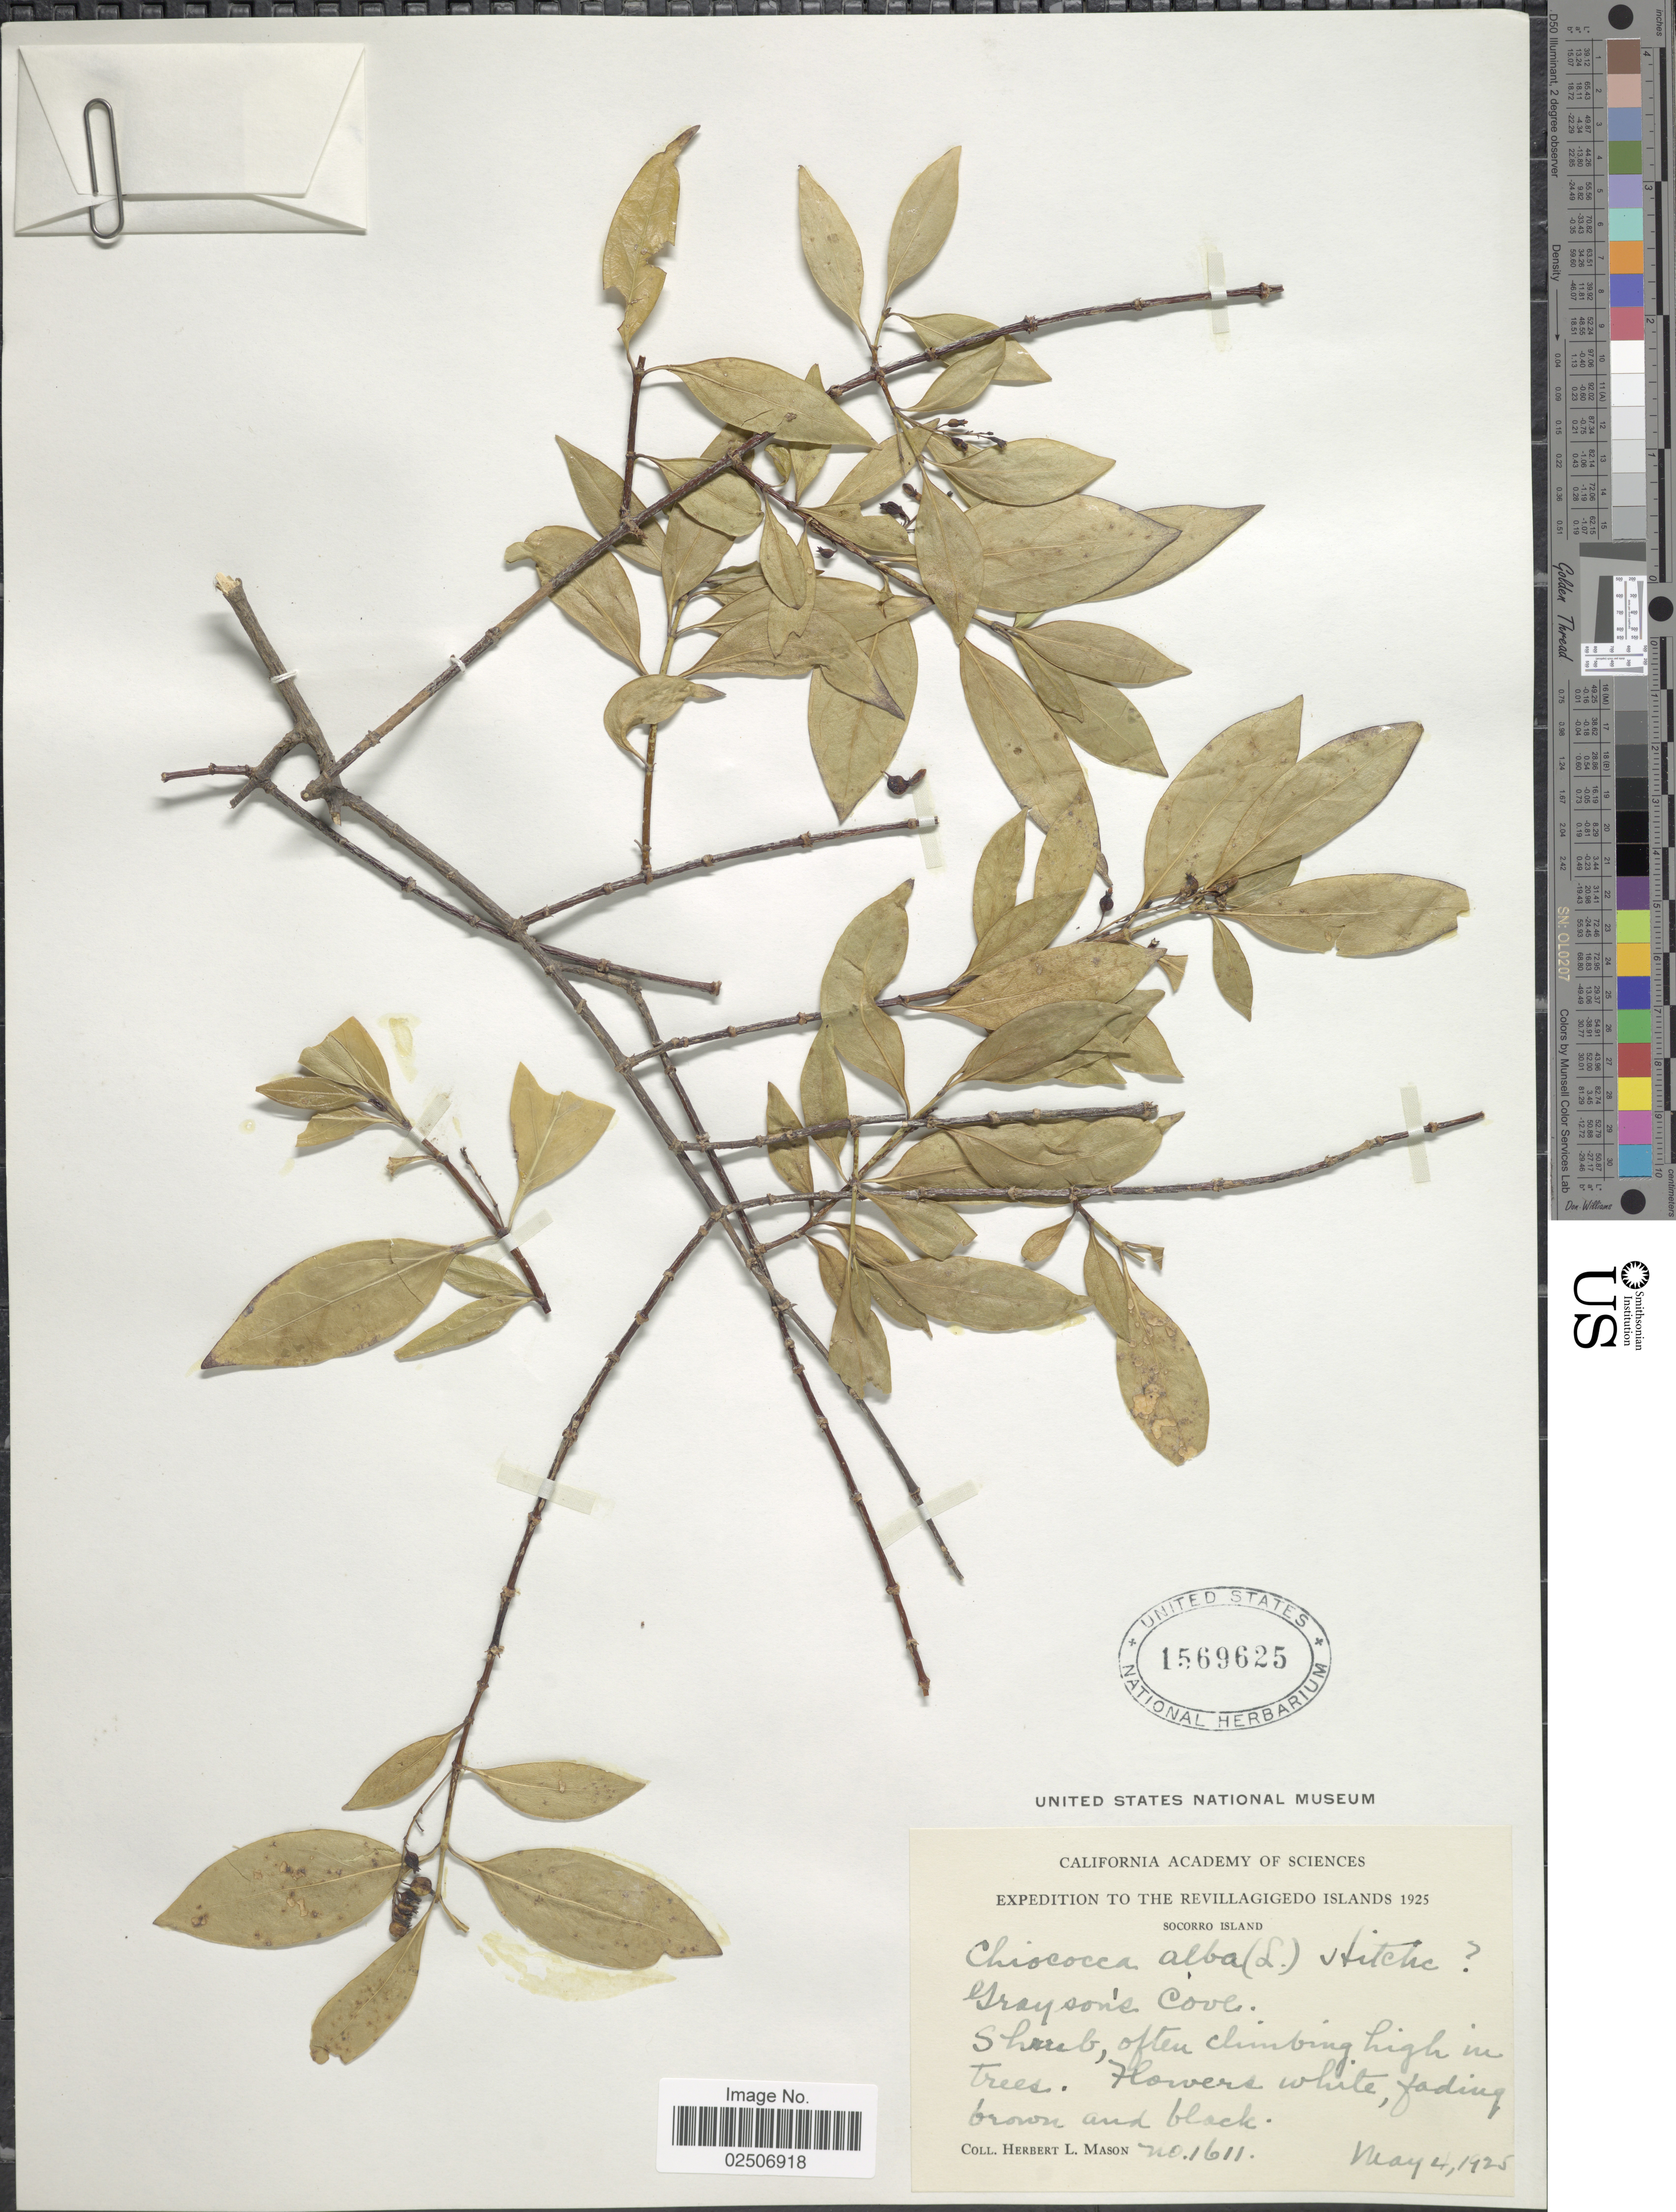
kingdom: Plantae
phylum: Tracheophyta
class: Magnoliopsida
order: Gentianales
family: Rubiaceae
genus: Chiococca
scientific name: Chiococca alba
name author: (L.) Hitchc.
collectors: H. L. Mason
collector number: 1611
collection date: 1925-05-04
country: Mexico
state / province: Colima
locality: Revillagigedo Islands, Socorro Island, Grayson's Cove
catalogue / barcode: US 1569625